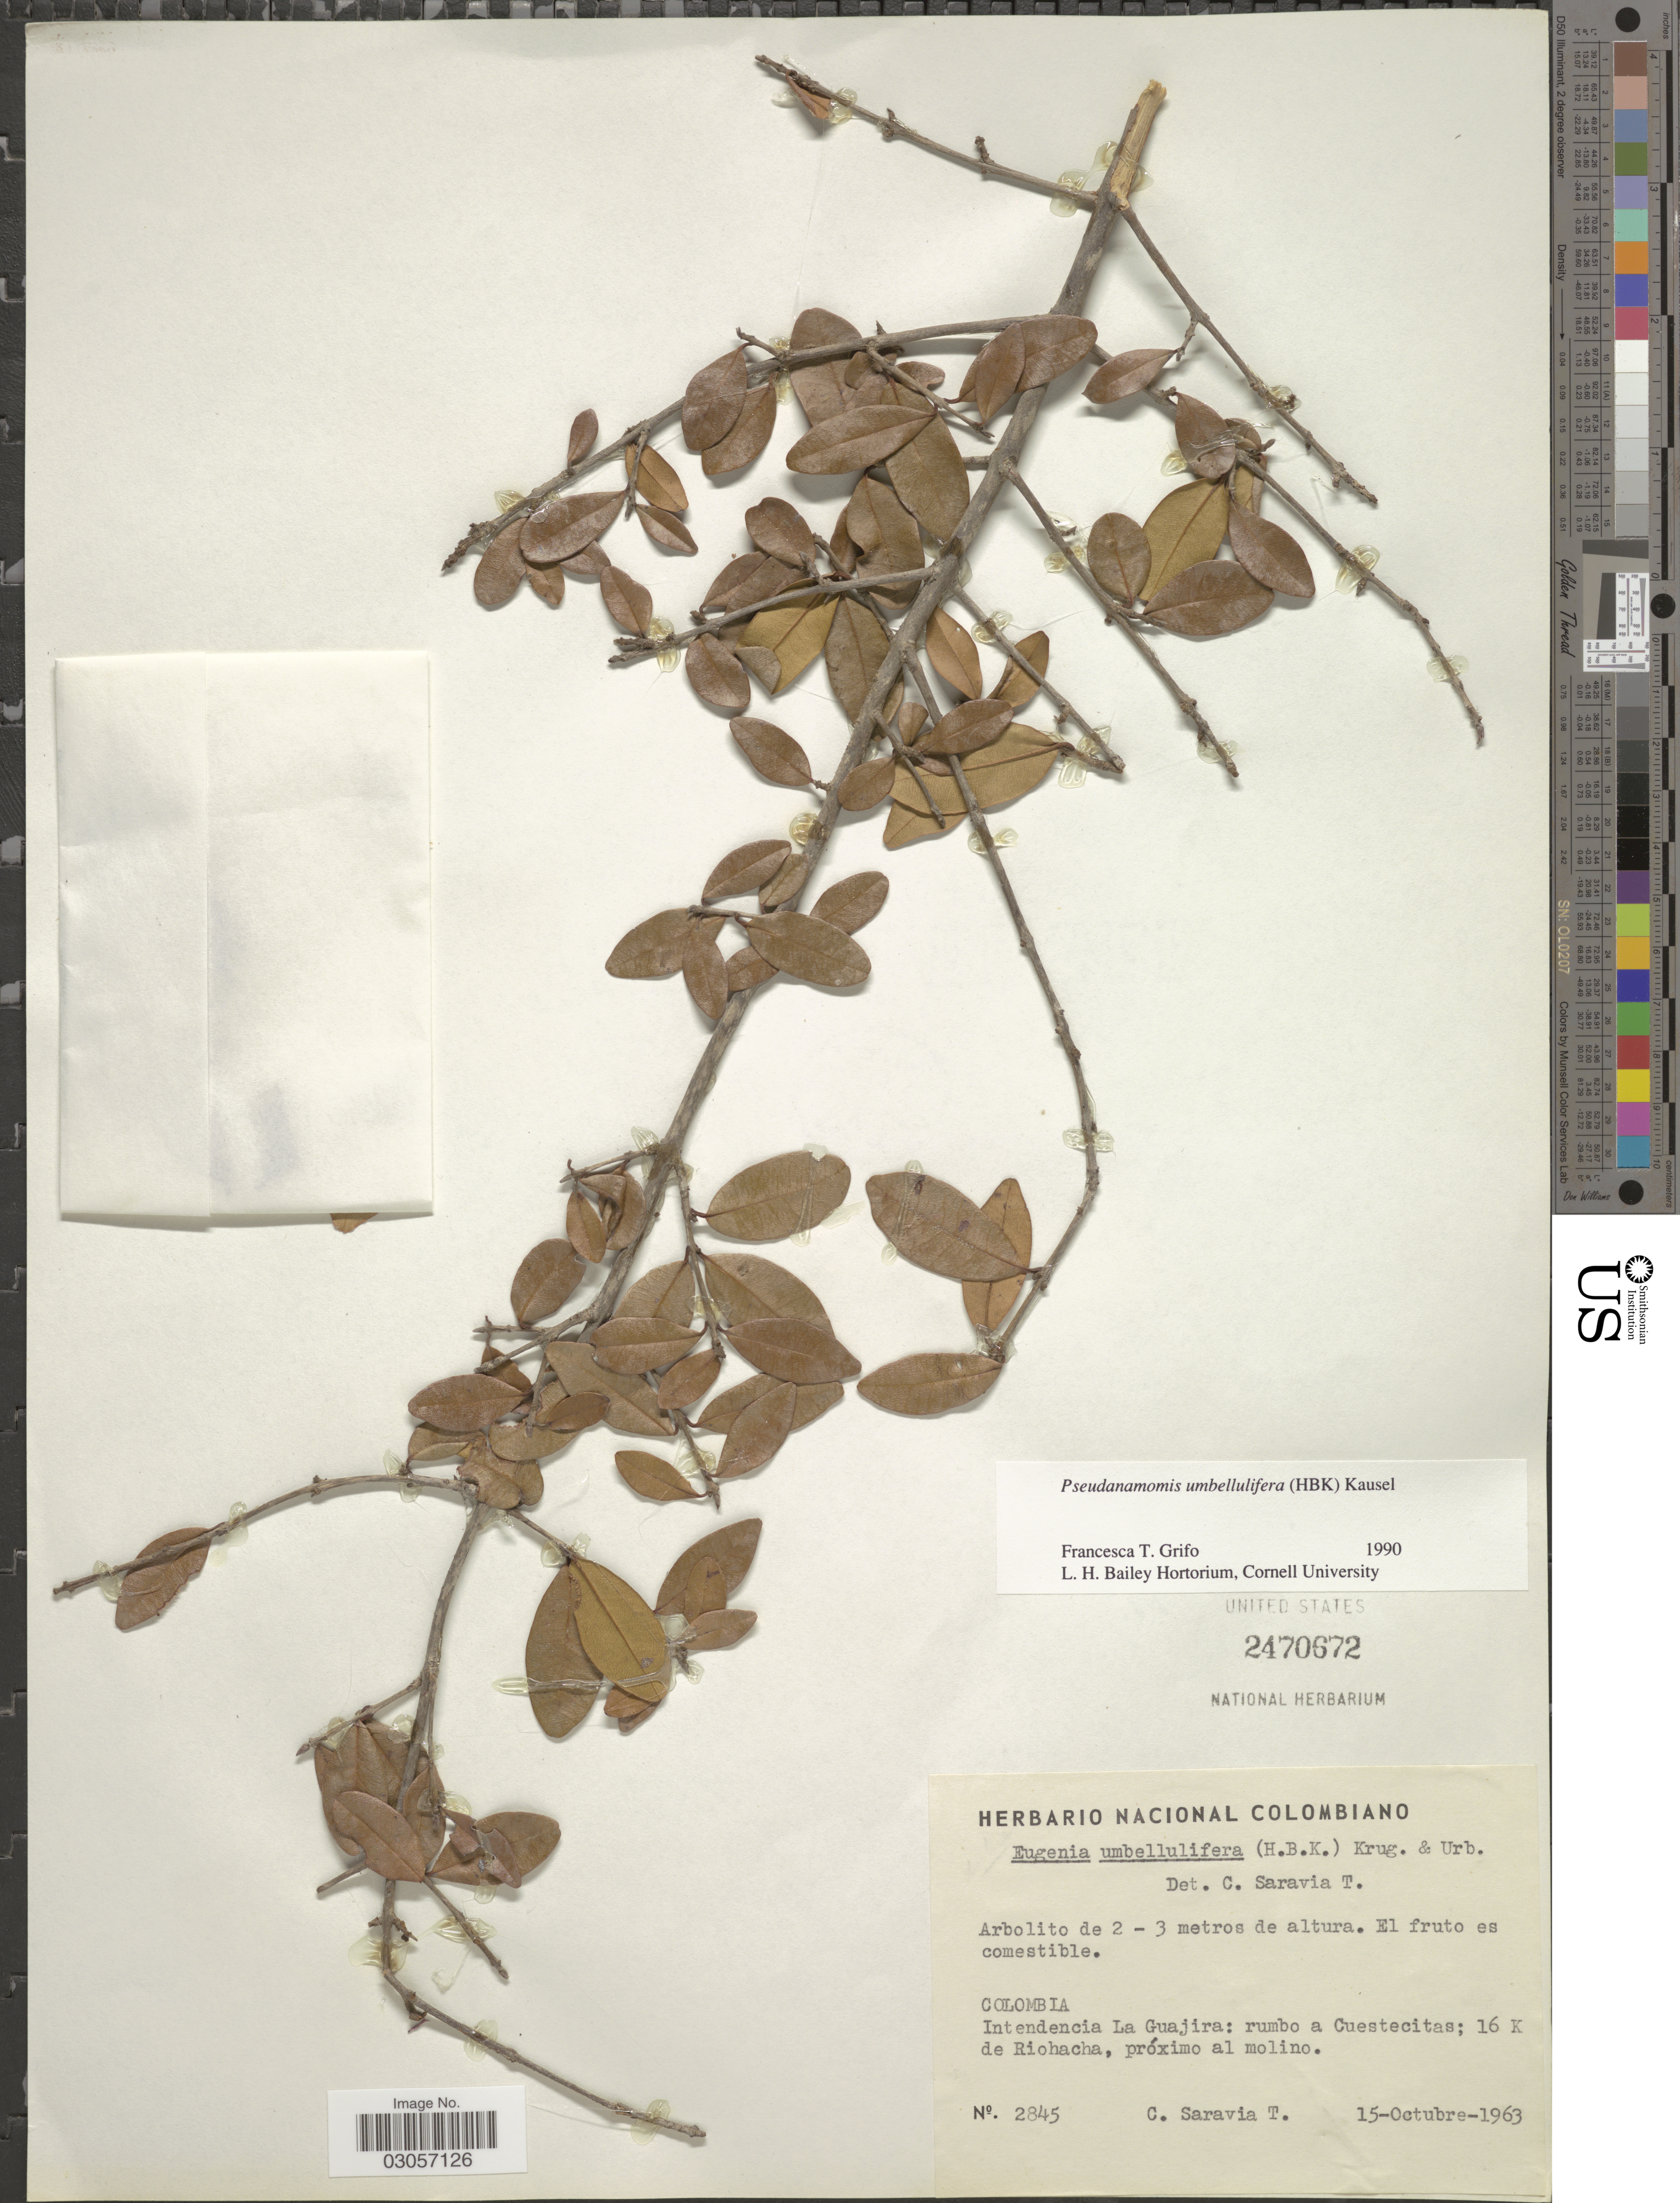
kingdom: Plantae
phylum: Tracheophyta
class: Magnoliopsida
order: Myrtales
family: Myrtaceae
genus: Eugenia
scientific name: Eugenia umbellulifera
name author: (Kunth) Krug & Urb.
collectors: C. Saravia T.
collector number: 2845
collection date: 1963-10-15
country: Colombia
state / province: La Guajira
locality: Intendencia La Guajira: rumbo a Cuestecitas; 16 K de Riohacha, próximo al molino.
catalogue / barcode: US 2470672